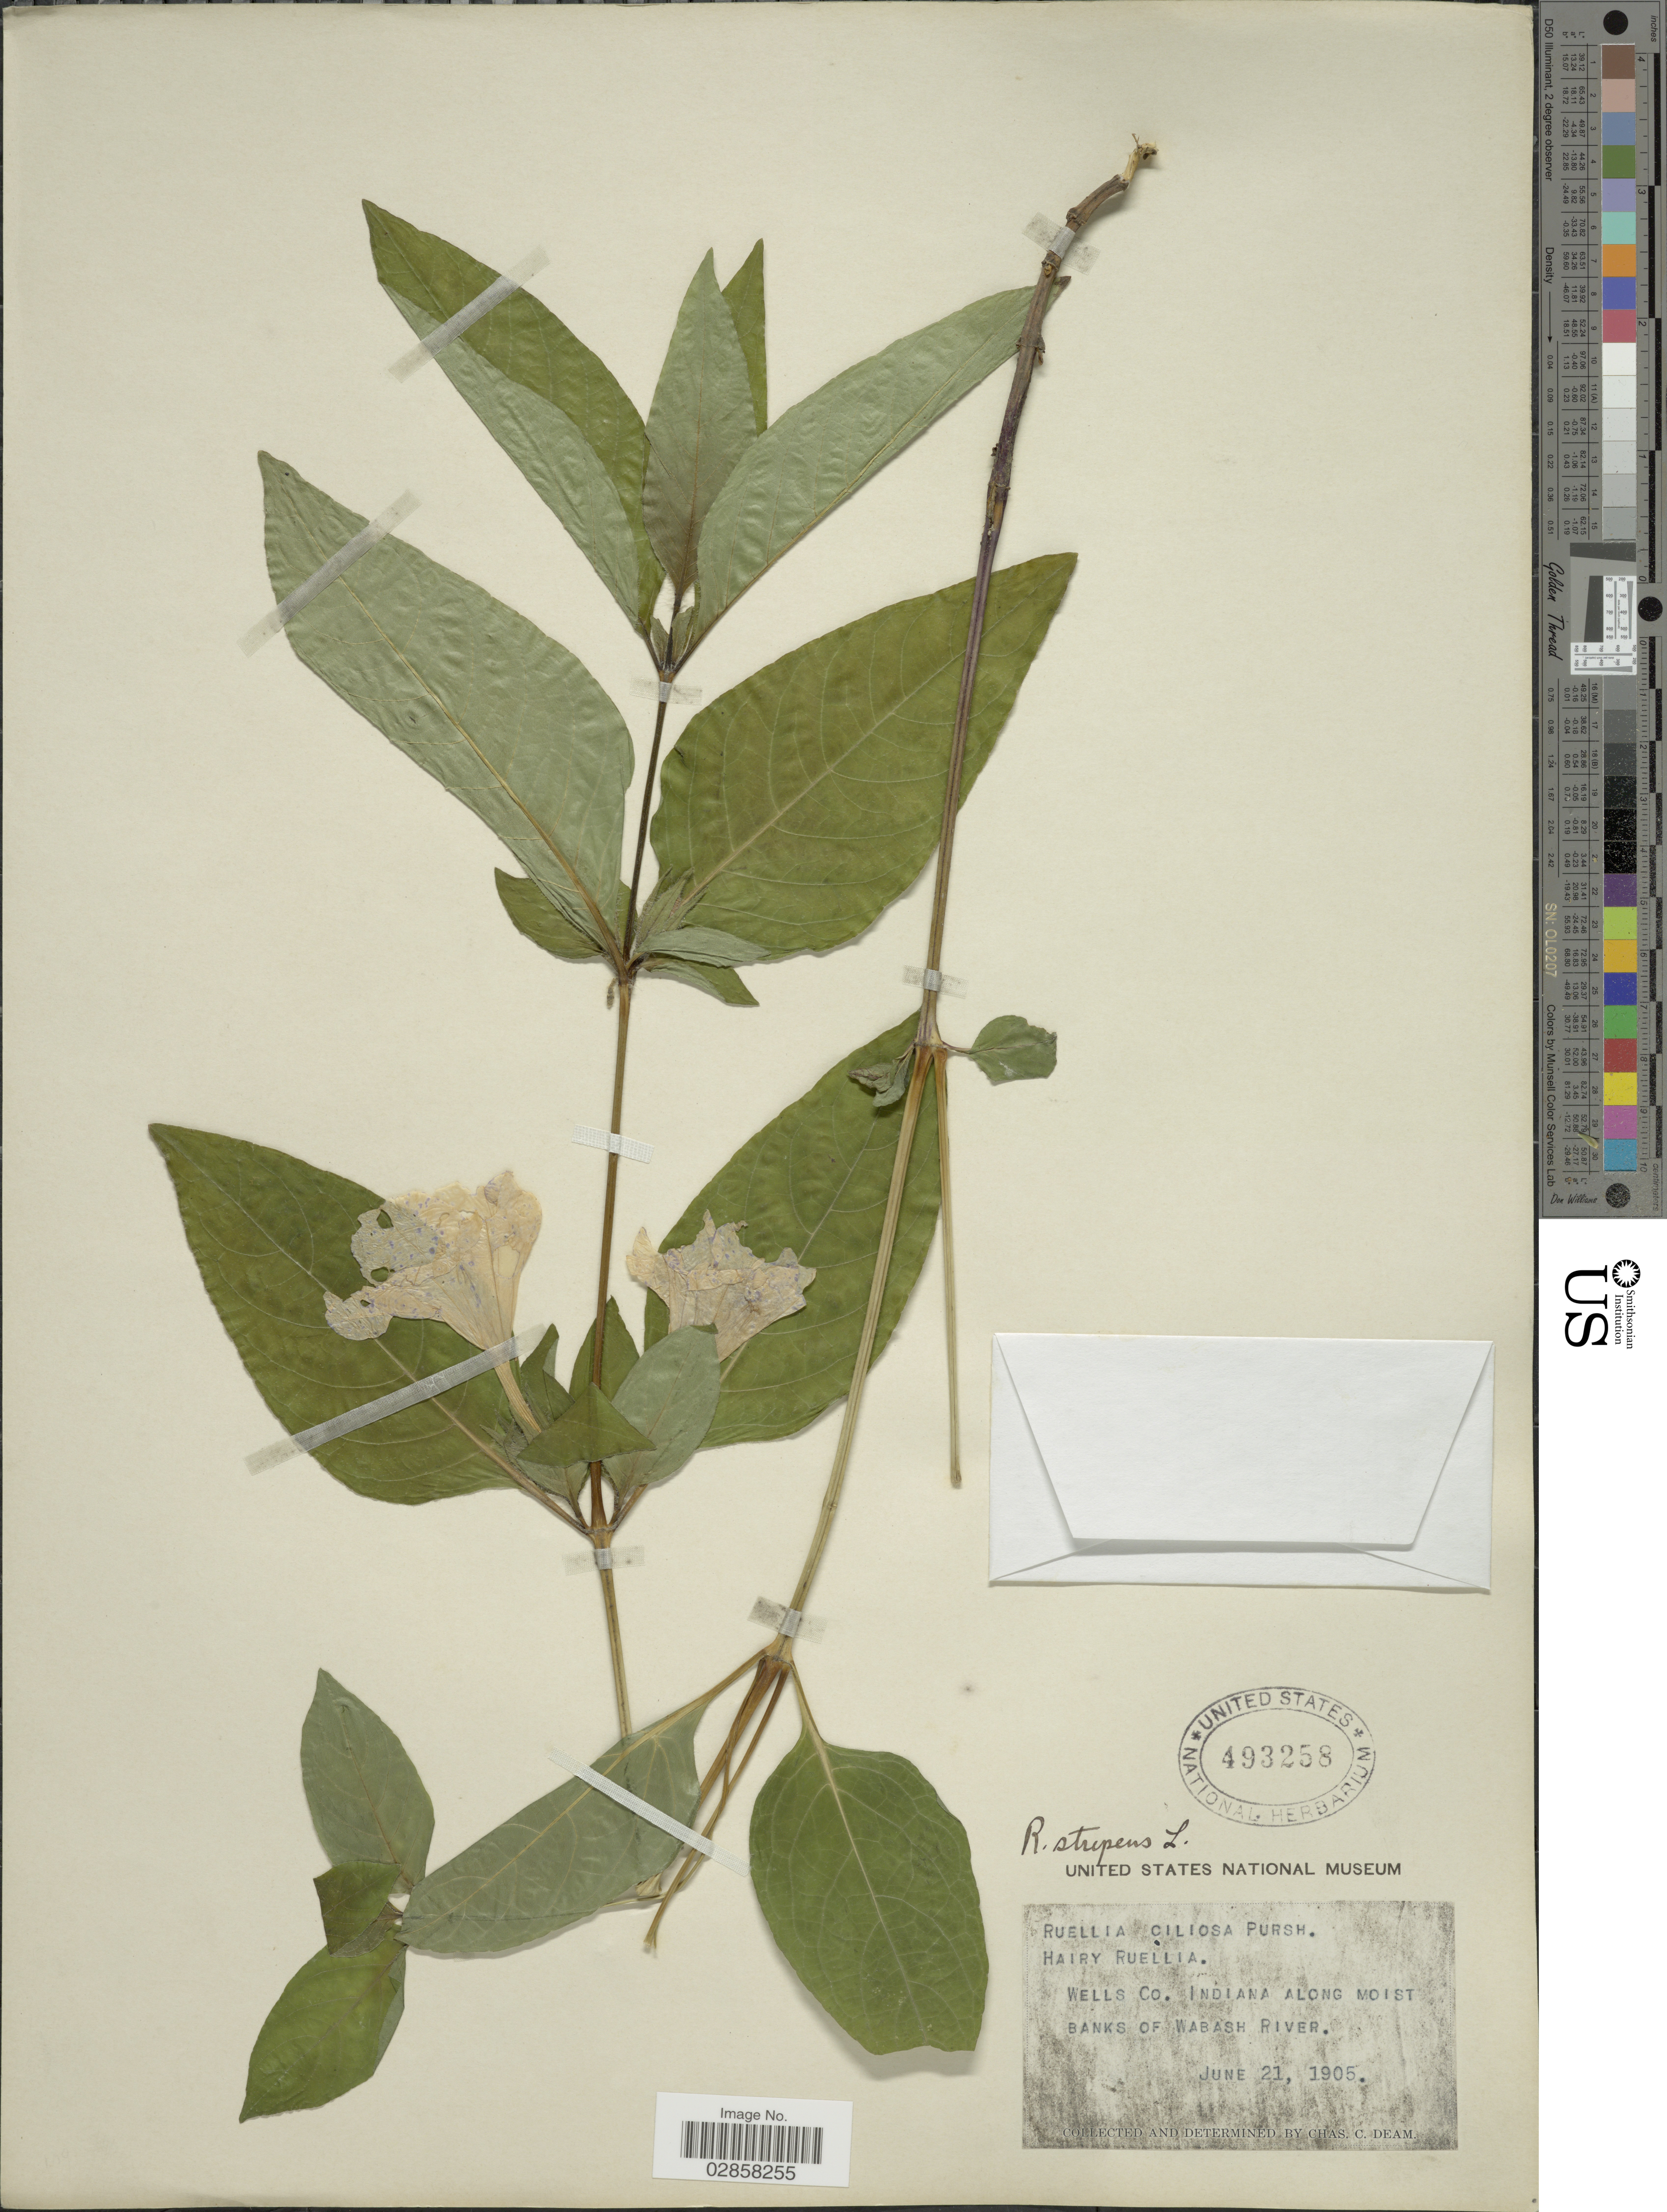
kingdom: Plantae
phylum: Tracheophyta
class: Magnoliopsida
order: Lamiales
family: Acanthaceae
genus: Ruellia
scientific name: Ruellia strepens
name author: L.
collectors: C. C. Deam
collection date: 1905-06-21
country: United States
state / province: Indiana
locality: Wells Co. Indiana along moist banks of Wabash River.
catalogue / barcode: US 493258